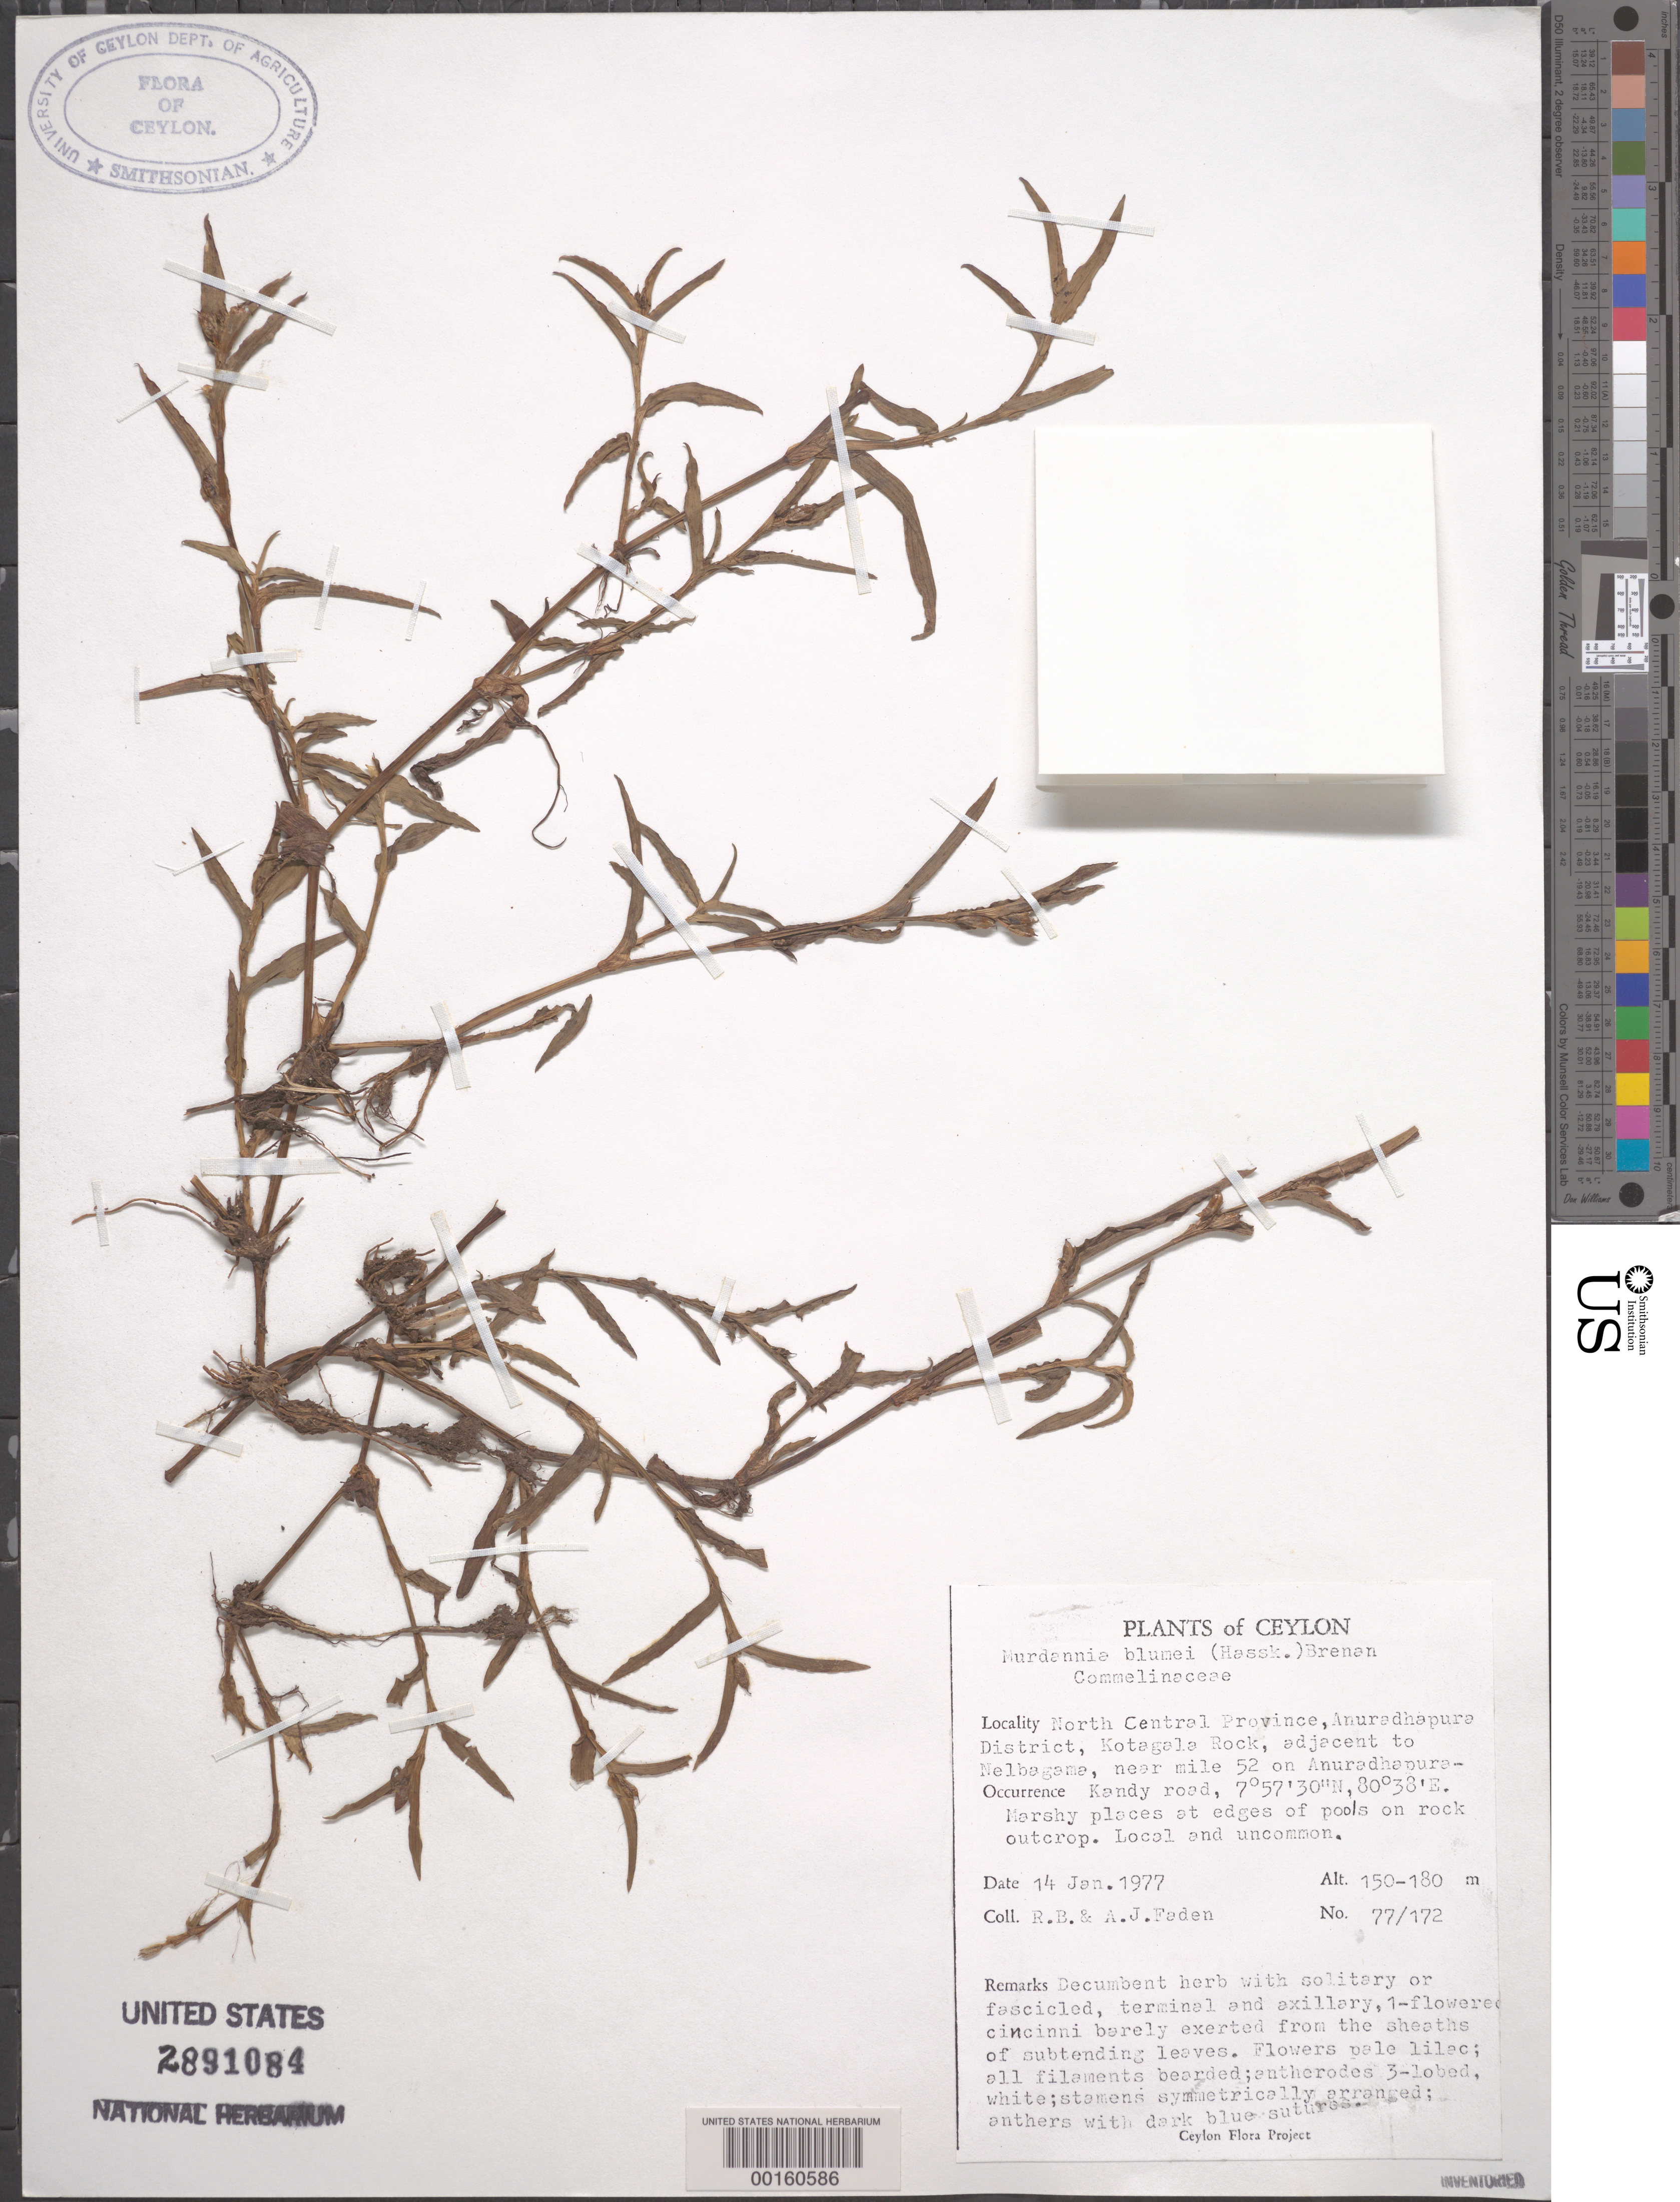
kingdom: Plantae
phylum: Tracheophyta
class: Liliopsida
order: Commelinales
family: Commelinaceae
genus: Murdannia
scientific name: Murdannia blumei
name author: (Hassk.) Brenan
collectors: R. B. Faden & A. J. Faden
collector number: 77/172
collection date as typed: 14 Jan 1977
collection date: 1977-01-14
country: Sri Lanka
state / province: North Central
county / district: Anuradhapura Dist.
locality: Kotagala rock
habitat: Marshy edges of pools on rock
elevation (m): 150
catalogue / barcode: US 2891084